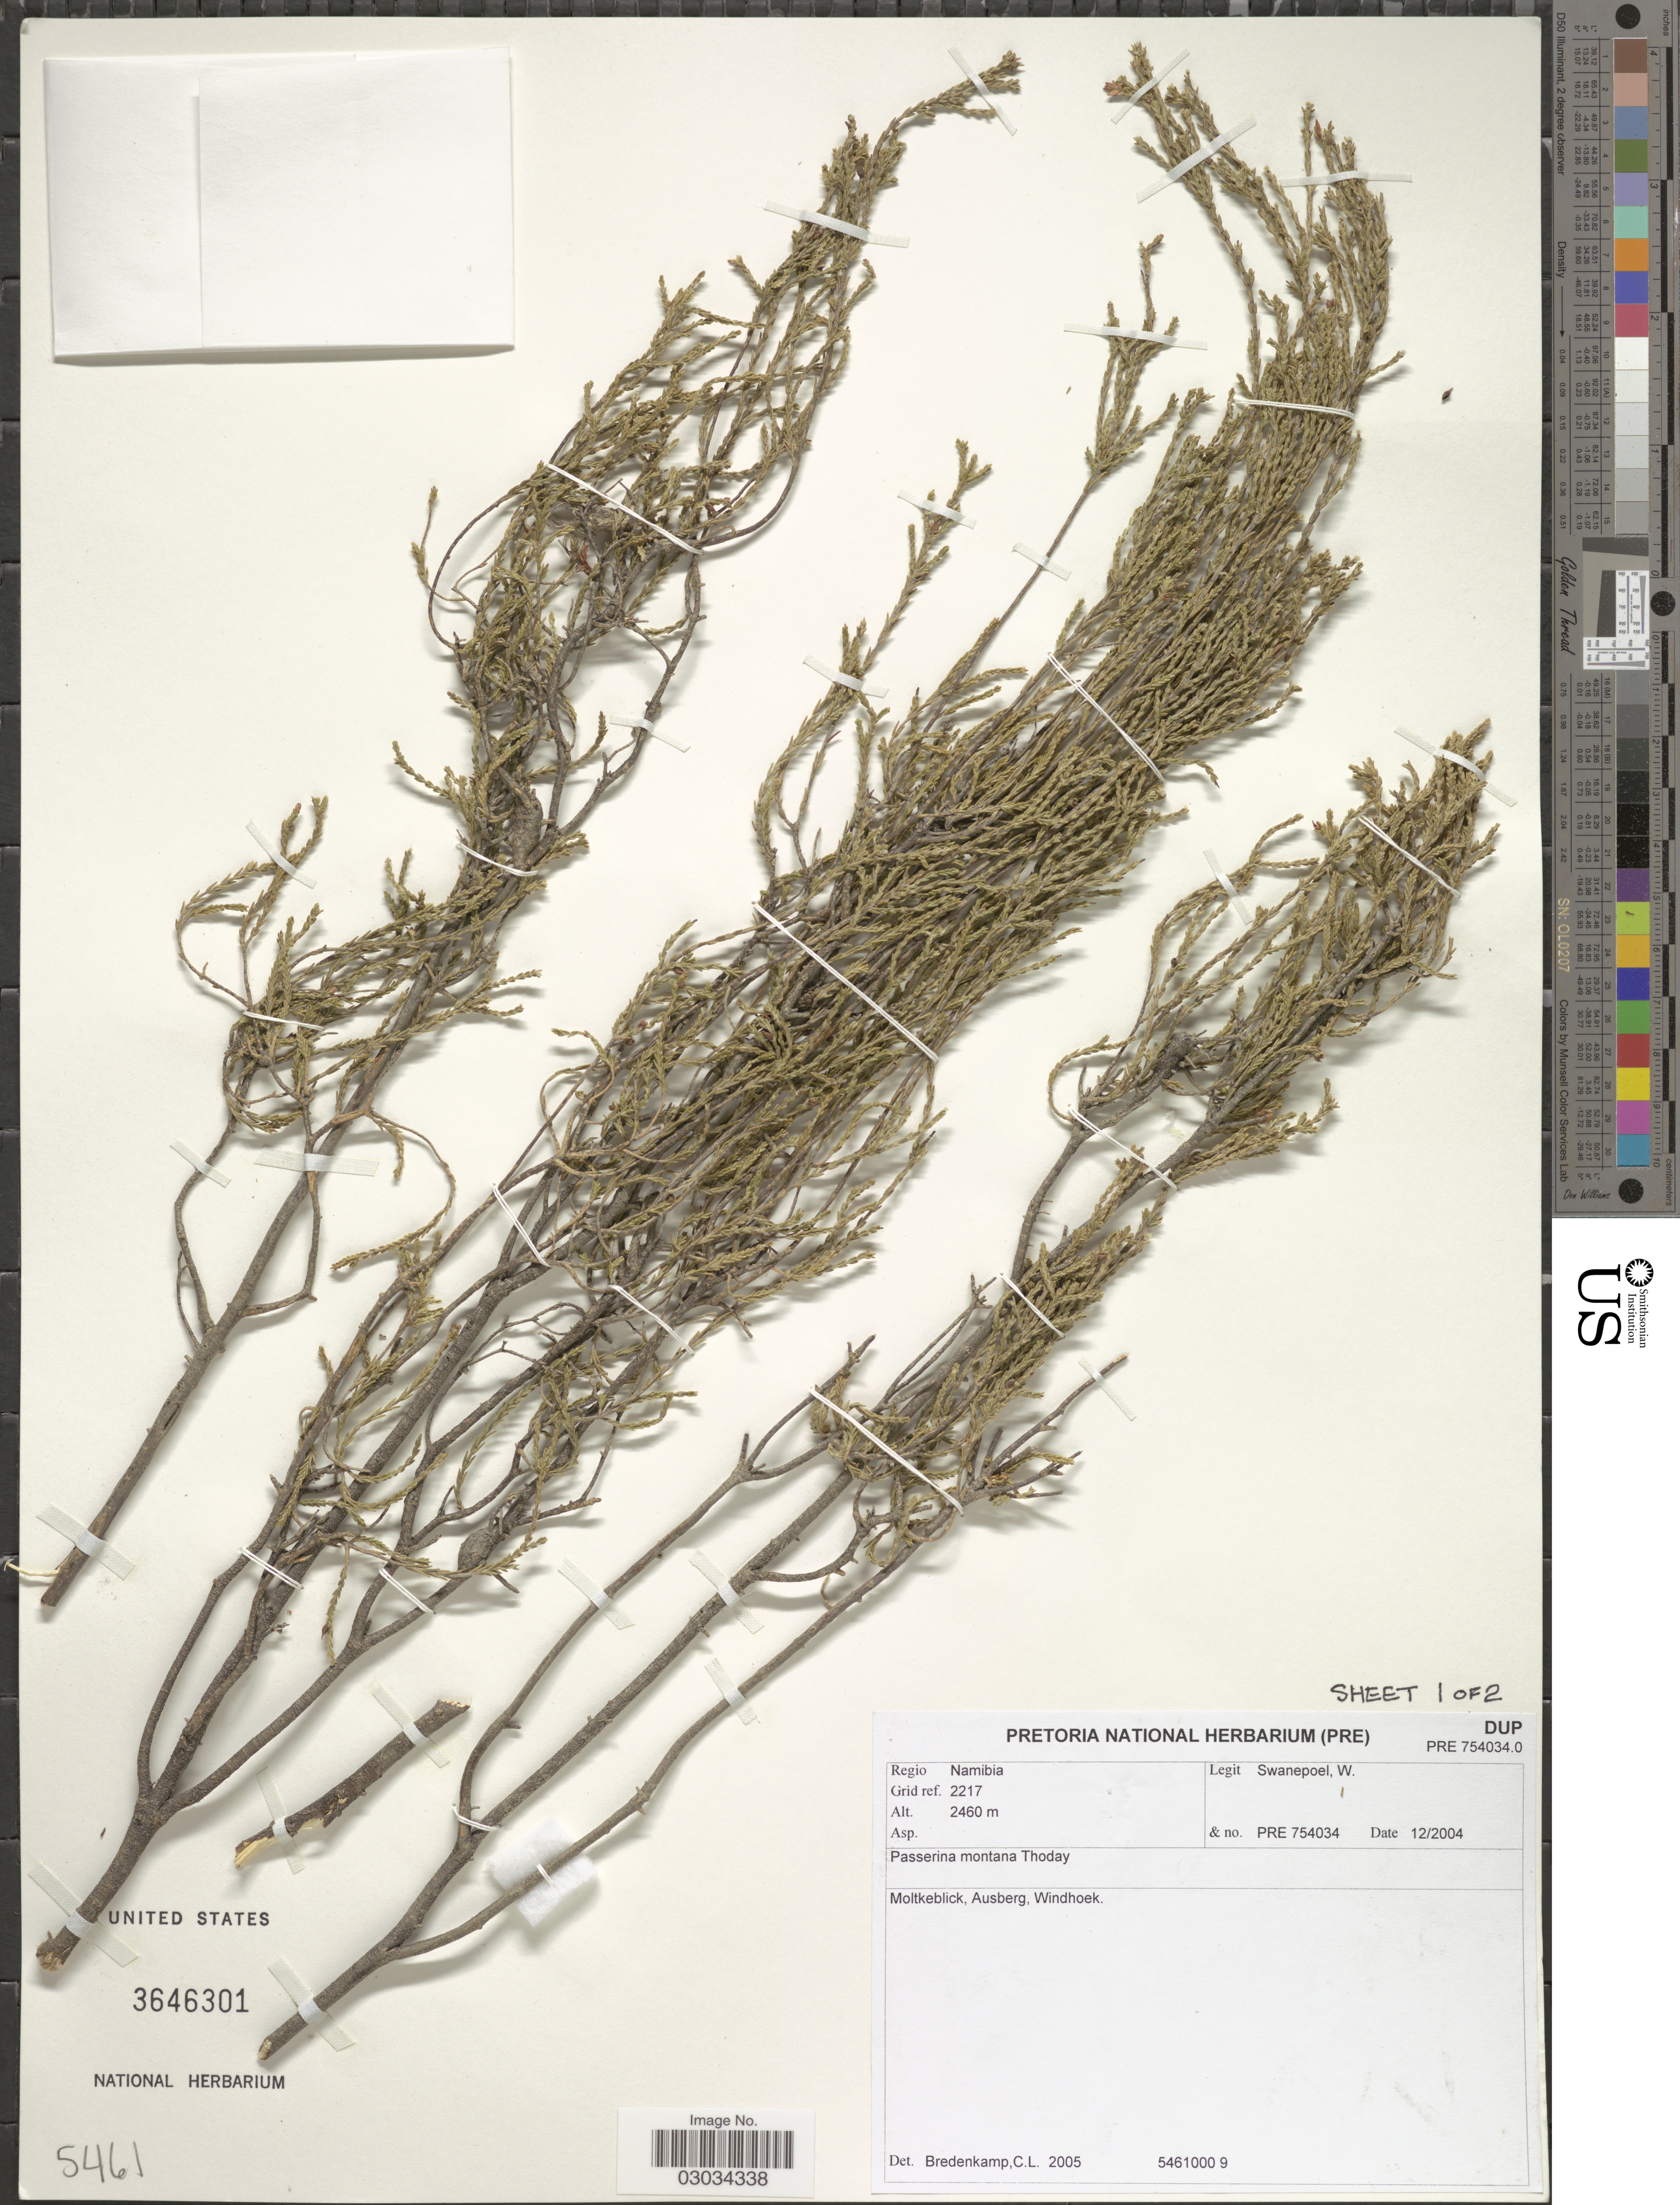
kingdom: Plantae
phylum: Tracheophyta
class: Magnoliopsida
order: Malvales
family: Thymelaeaceae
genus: Passerina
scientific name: Passerina montana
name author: Thoday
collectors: W. Swanepoel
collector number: PRE754034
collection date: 2004-12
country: Namibia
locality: Regio Namibia. Grid ref. 2217. Moltkeblick, Ausberg, Windhoek.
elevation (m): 2460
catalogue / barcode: US 3646301